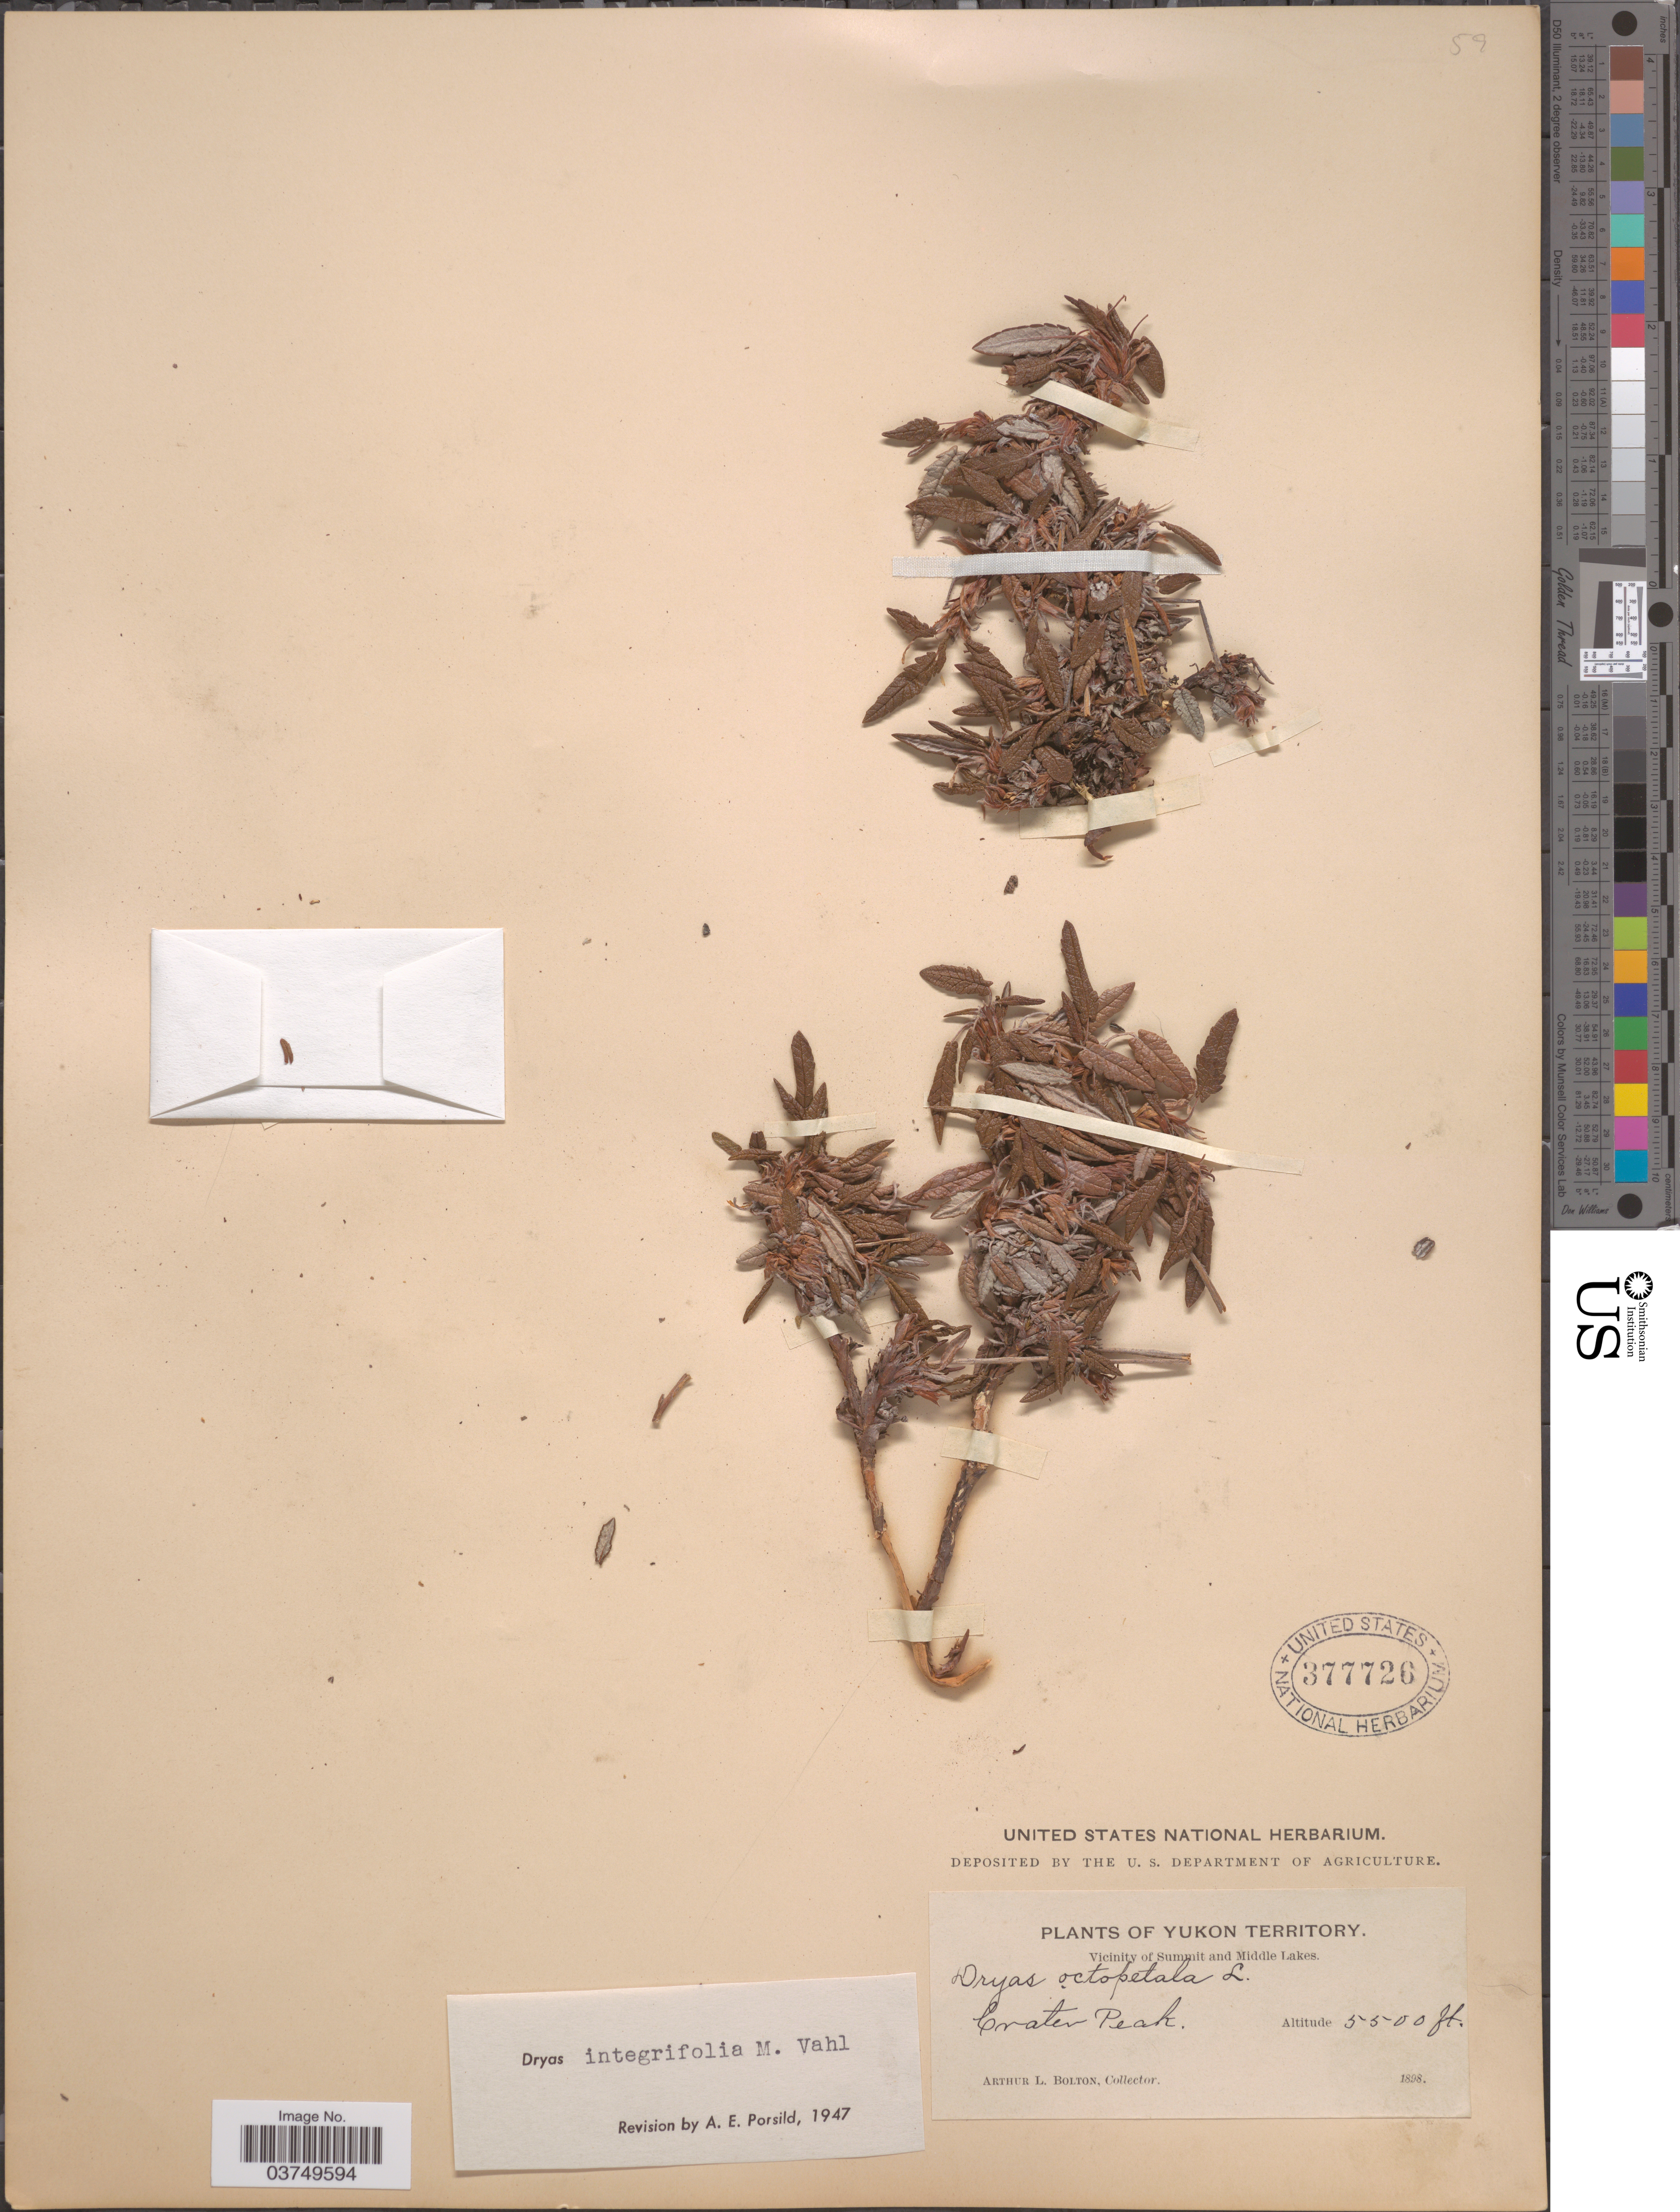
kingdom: Plantae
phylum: Tracheophyta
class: Magnoliopsida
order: Rosales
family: Rosaceae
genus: Dryas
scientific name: Dryas integrifolia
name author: Vahl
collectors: A. Bolton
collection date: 1898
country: Canada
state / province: Yukon Territory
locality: Vicinity of Summit and Middle Lakes. Crater Peak.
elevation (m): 1676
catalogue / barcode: US 377726